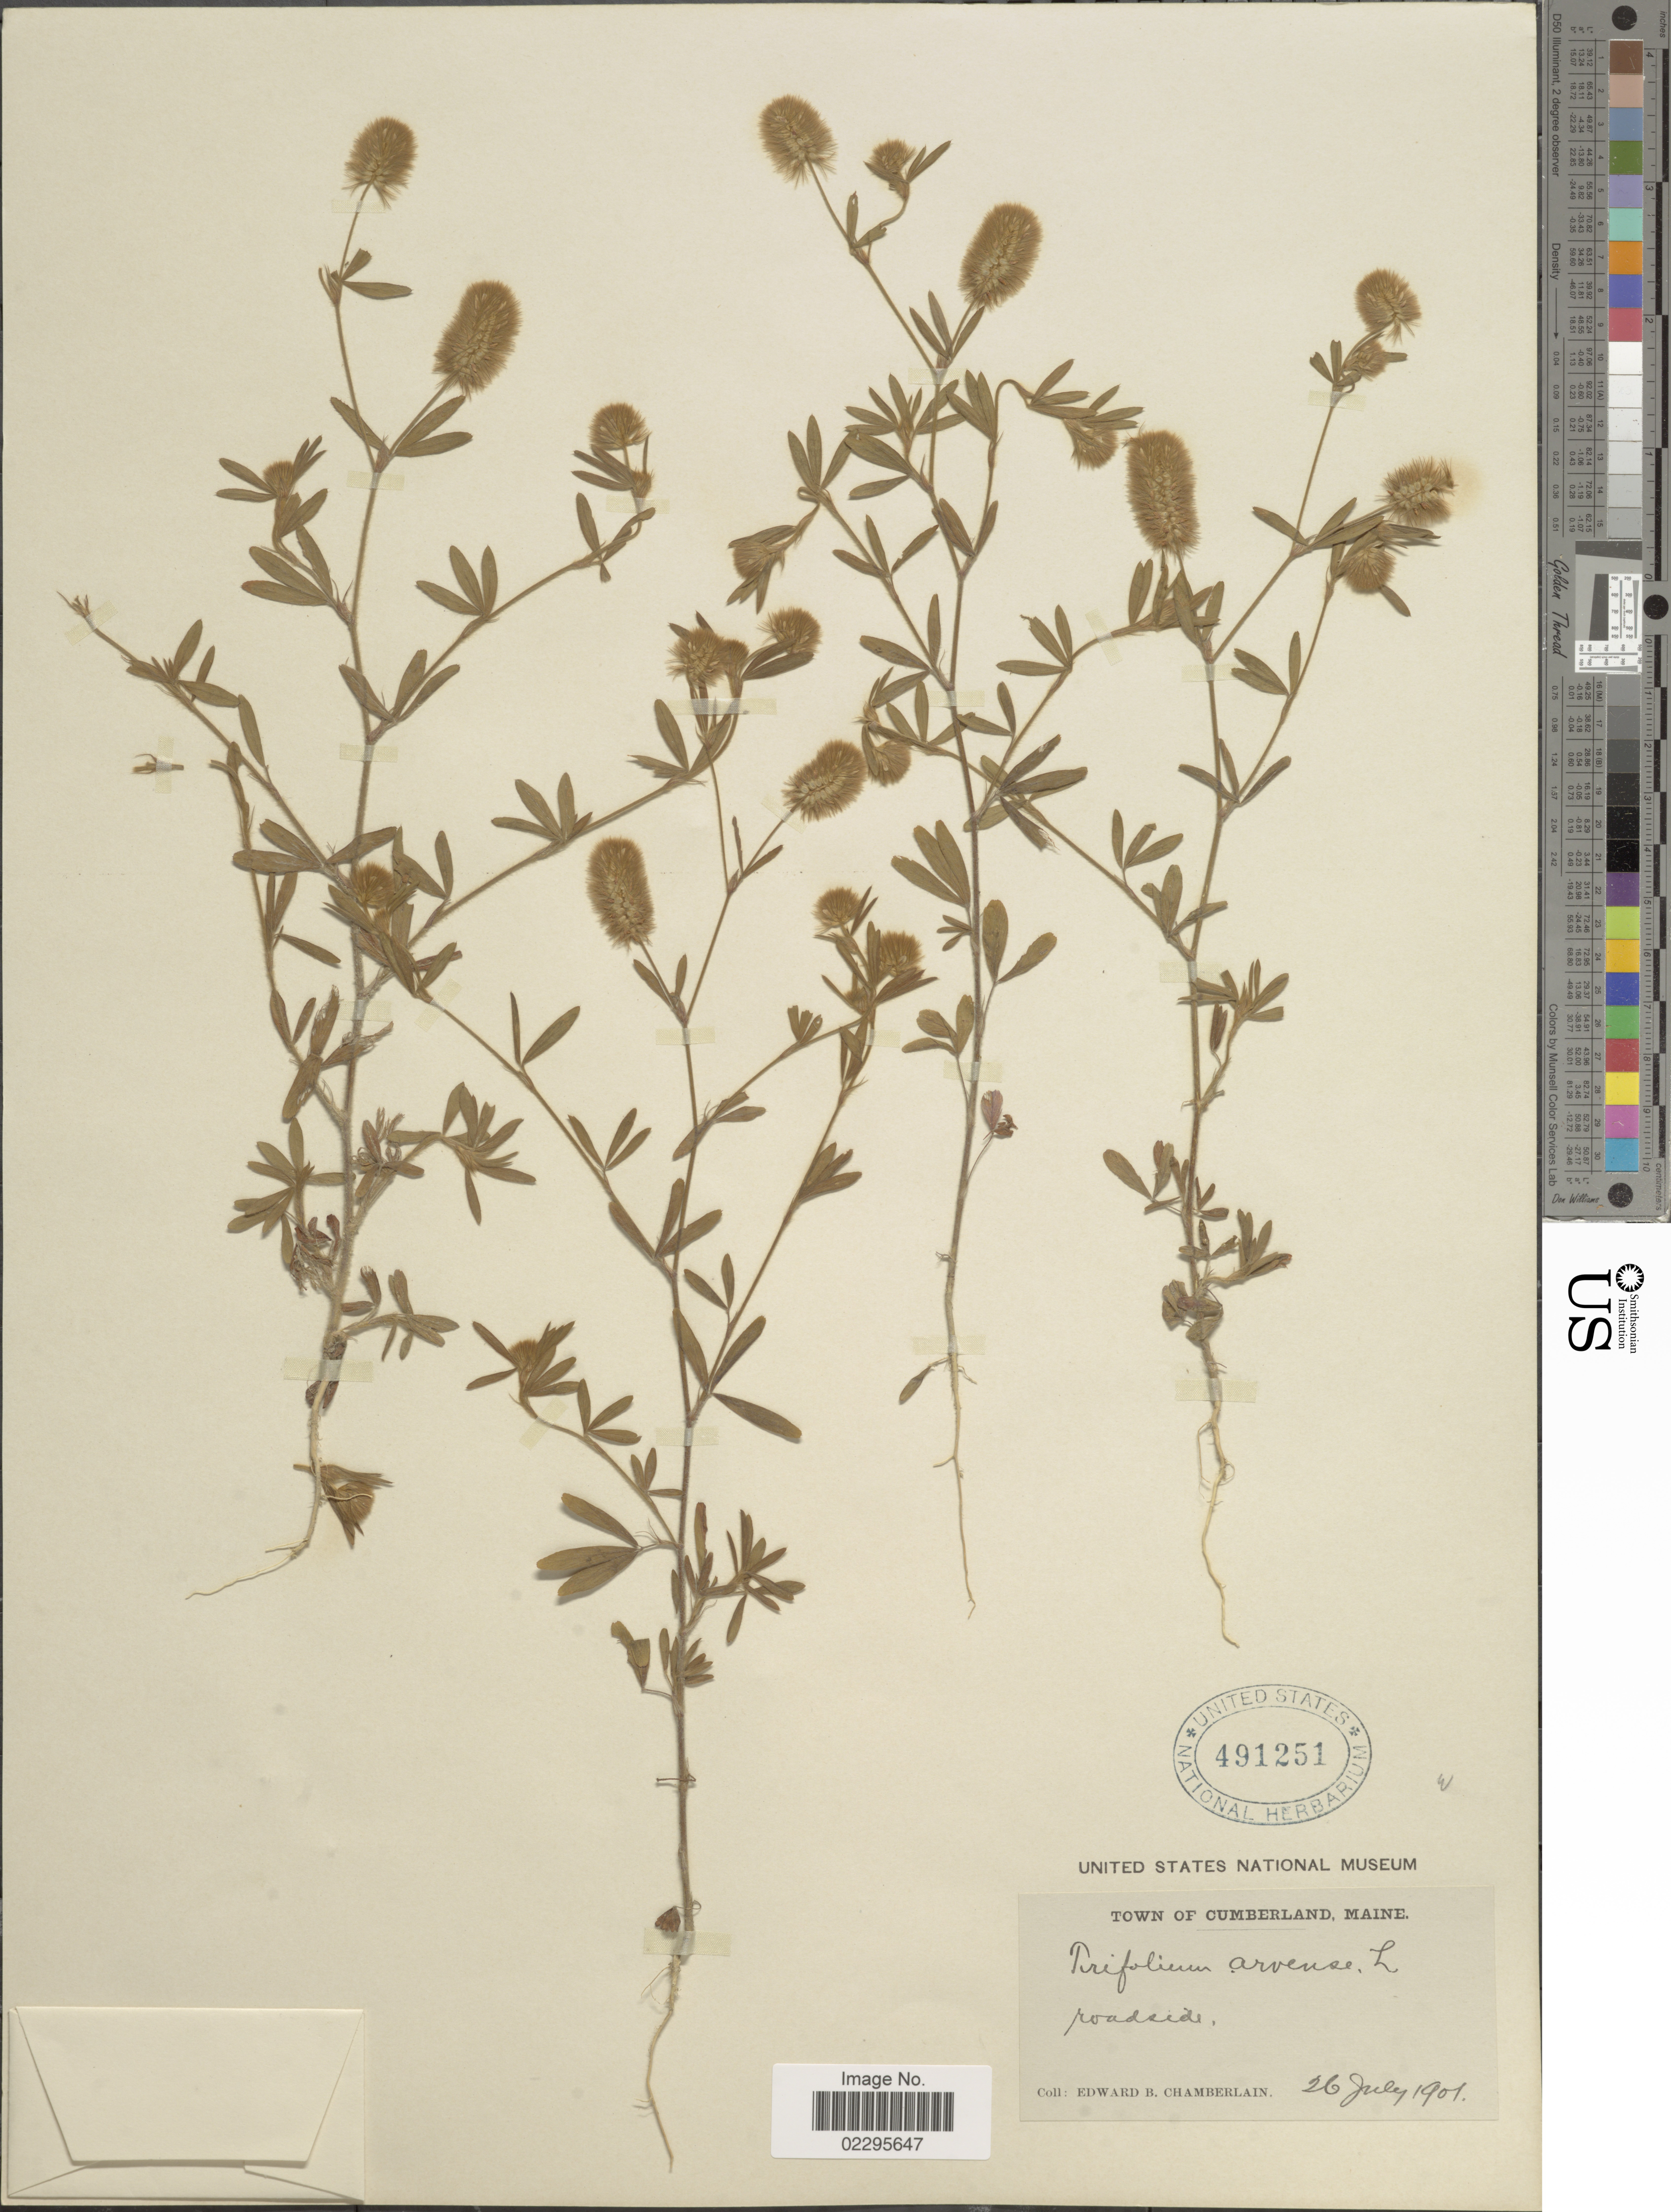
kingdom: Plantae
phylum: Tracheophyta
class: Magnoliopsida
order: Fabales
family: Fabaceae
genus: Trifolium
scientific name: Trifolium arvense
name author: L.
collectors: E. Chamberlain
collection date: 1901-07-26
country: United States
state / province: Maine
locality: Town of Cumberland, roadside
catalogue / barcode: US 491251